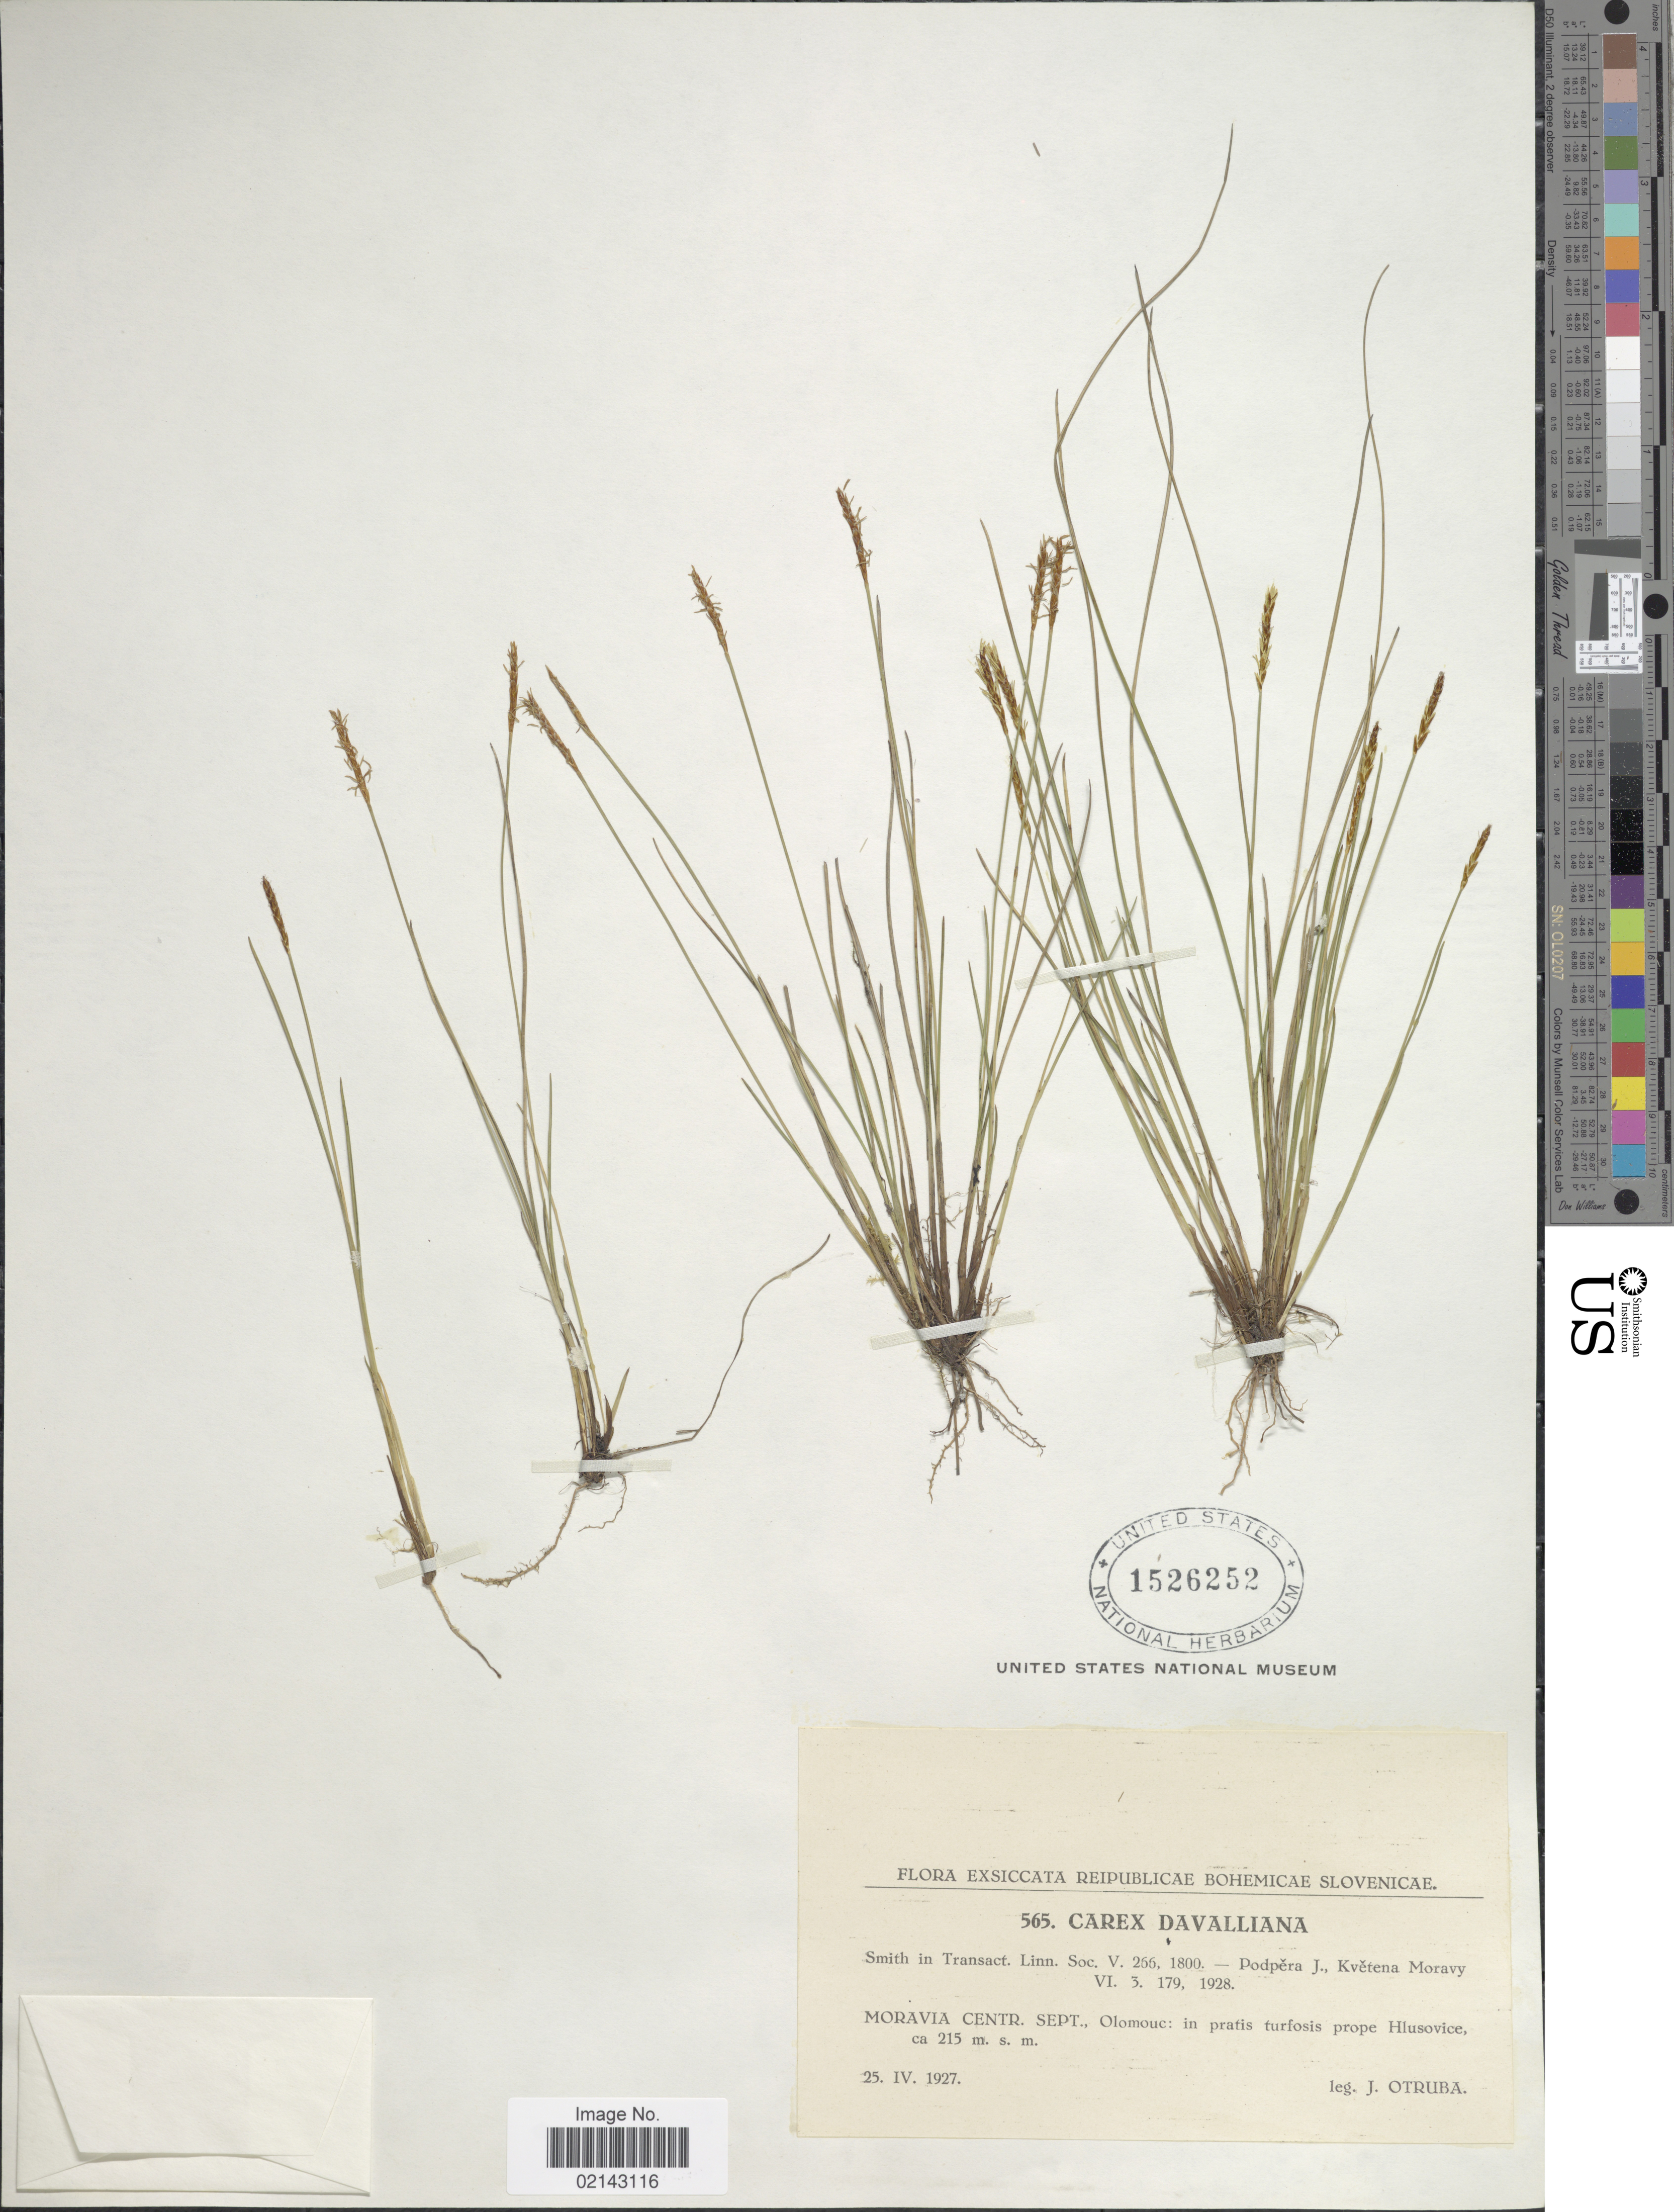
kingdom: Plantae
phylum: Tracheophyta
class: Liliopsida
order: Poales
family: Cyperaceae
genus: Carex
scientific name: Carex davalliana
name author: Sm.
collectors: J. Otruba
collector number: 565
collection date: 1927-04-25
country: Czechia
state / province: Olomouc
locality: Reipublicae Bohemicae Slovenicae. Moravia Centr. Sept.: in pratis turfosis prope Hlusovice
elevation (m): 215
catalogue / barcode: US 1526252